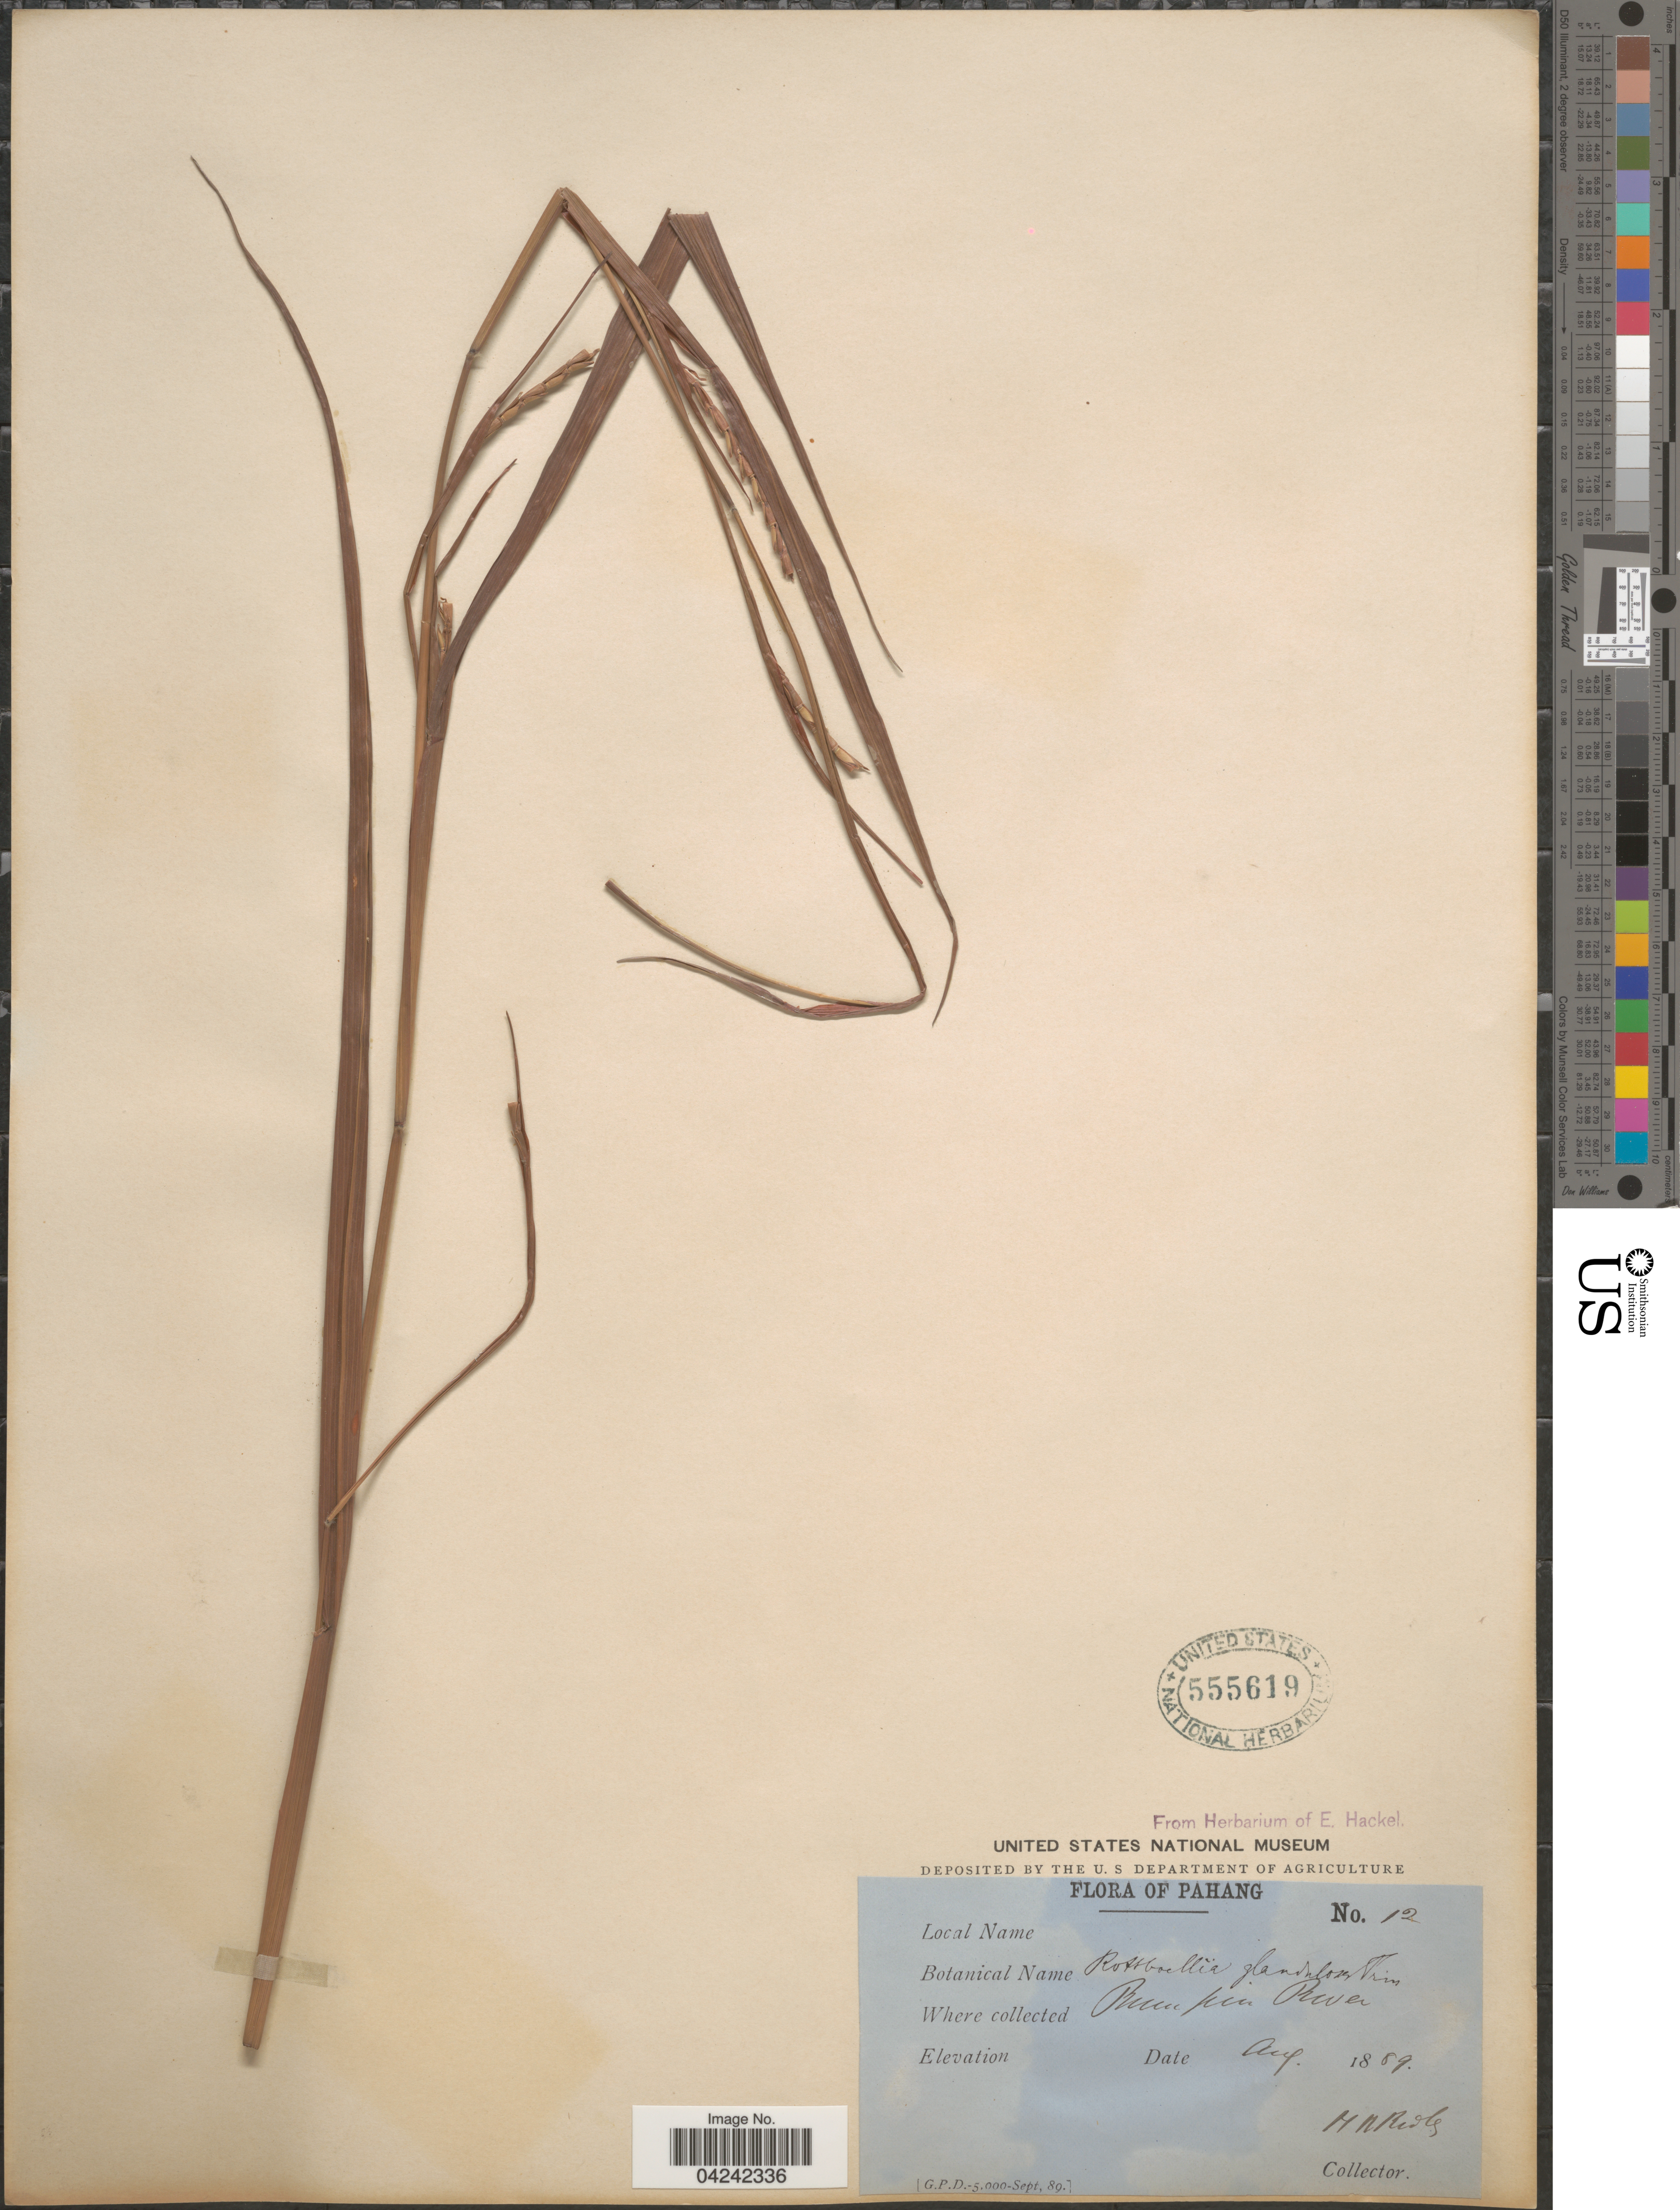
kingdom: Plantae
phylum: Tracheophyta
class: Liliopsida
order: Poales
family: Poaceae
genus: Rottboellia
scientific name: Rottboellia glandulosa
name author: Trin.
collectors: H. N. Ridley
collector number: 12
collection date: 1889-08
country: Malaysia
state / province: Pahang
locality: Rumpin River.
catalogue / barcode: US 555619